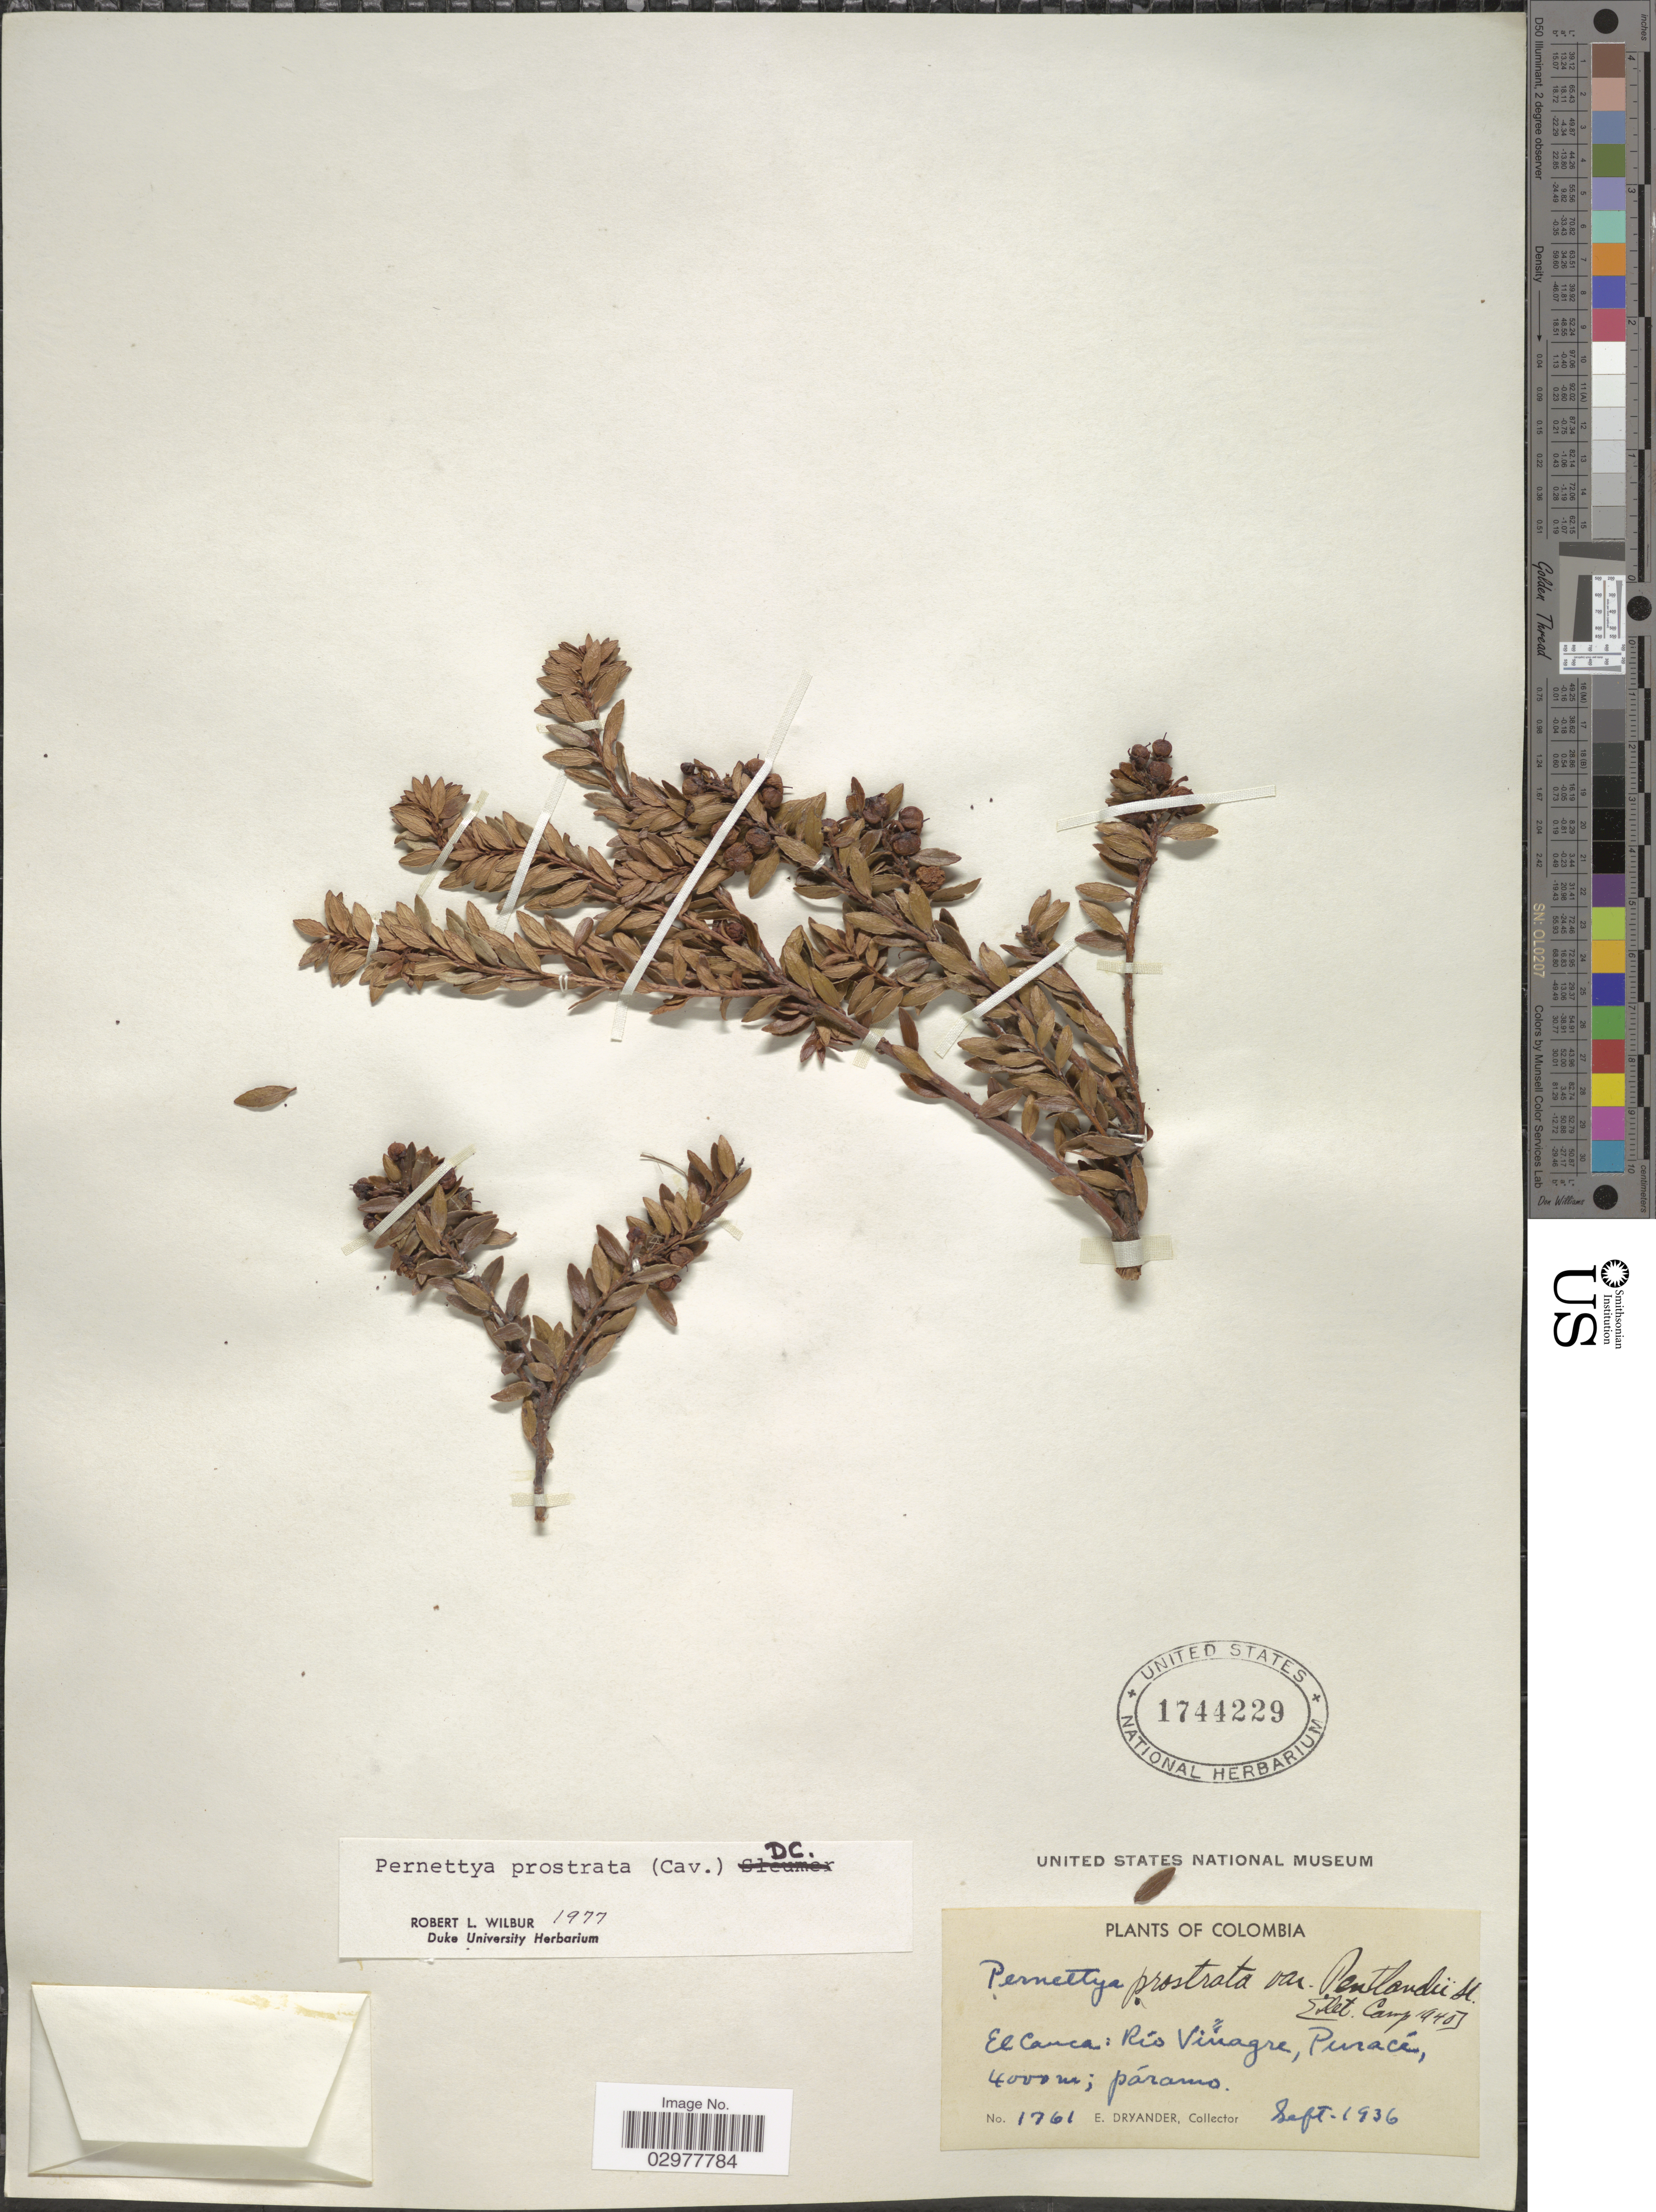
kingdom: Plantae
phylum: Tracheophyta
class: Magnoliopsida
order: Ericales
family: Ericaceae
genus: Pernettya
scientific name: Pernettya prostrata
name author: (Cav.) DC.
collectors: E. Dryander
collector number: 1761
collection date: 1936-09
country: Colombia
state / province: Cauca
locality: El Cauca: Río Vinagre, Puracé.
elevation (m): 4000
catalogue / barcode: US 1744229